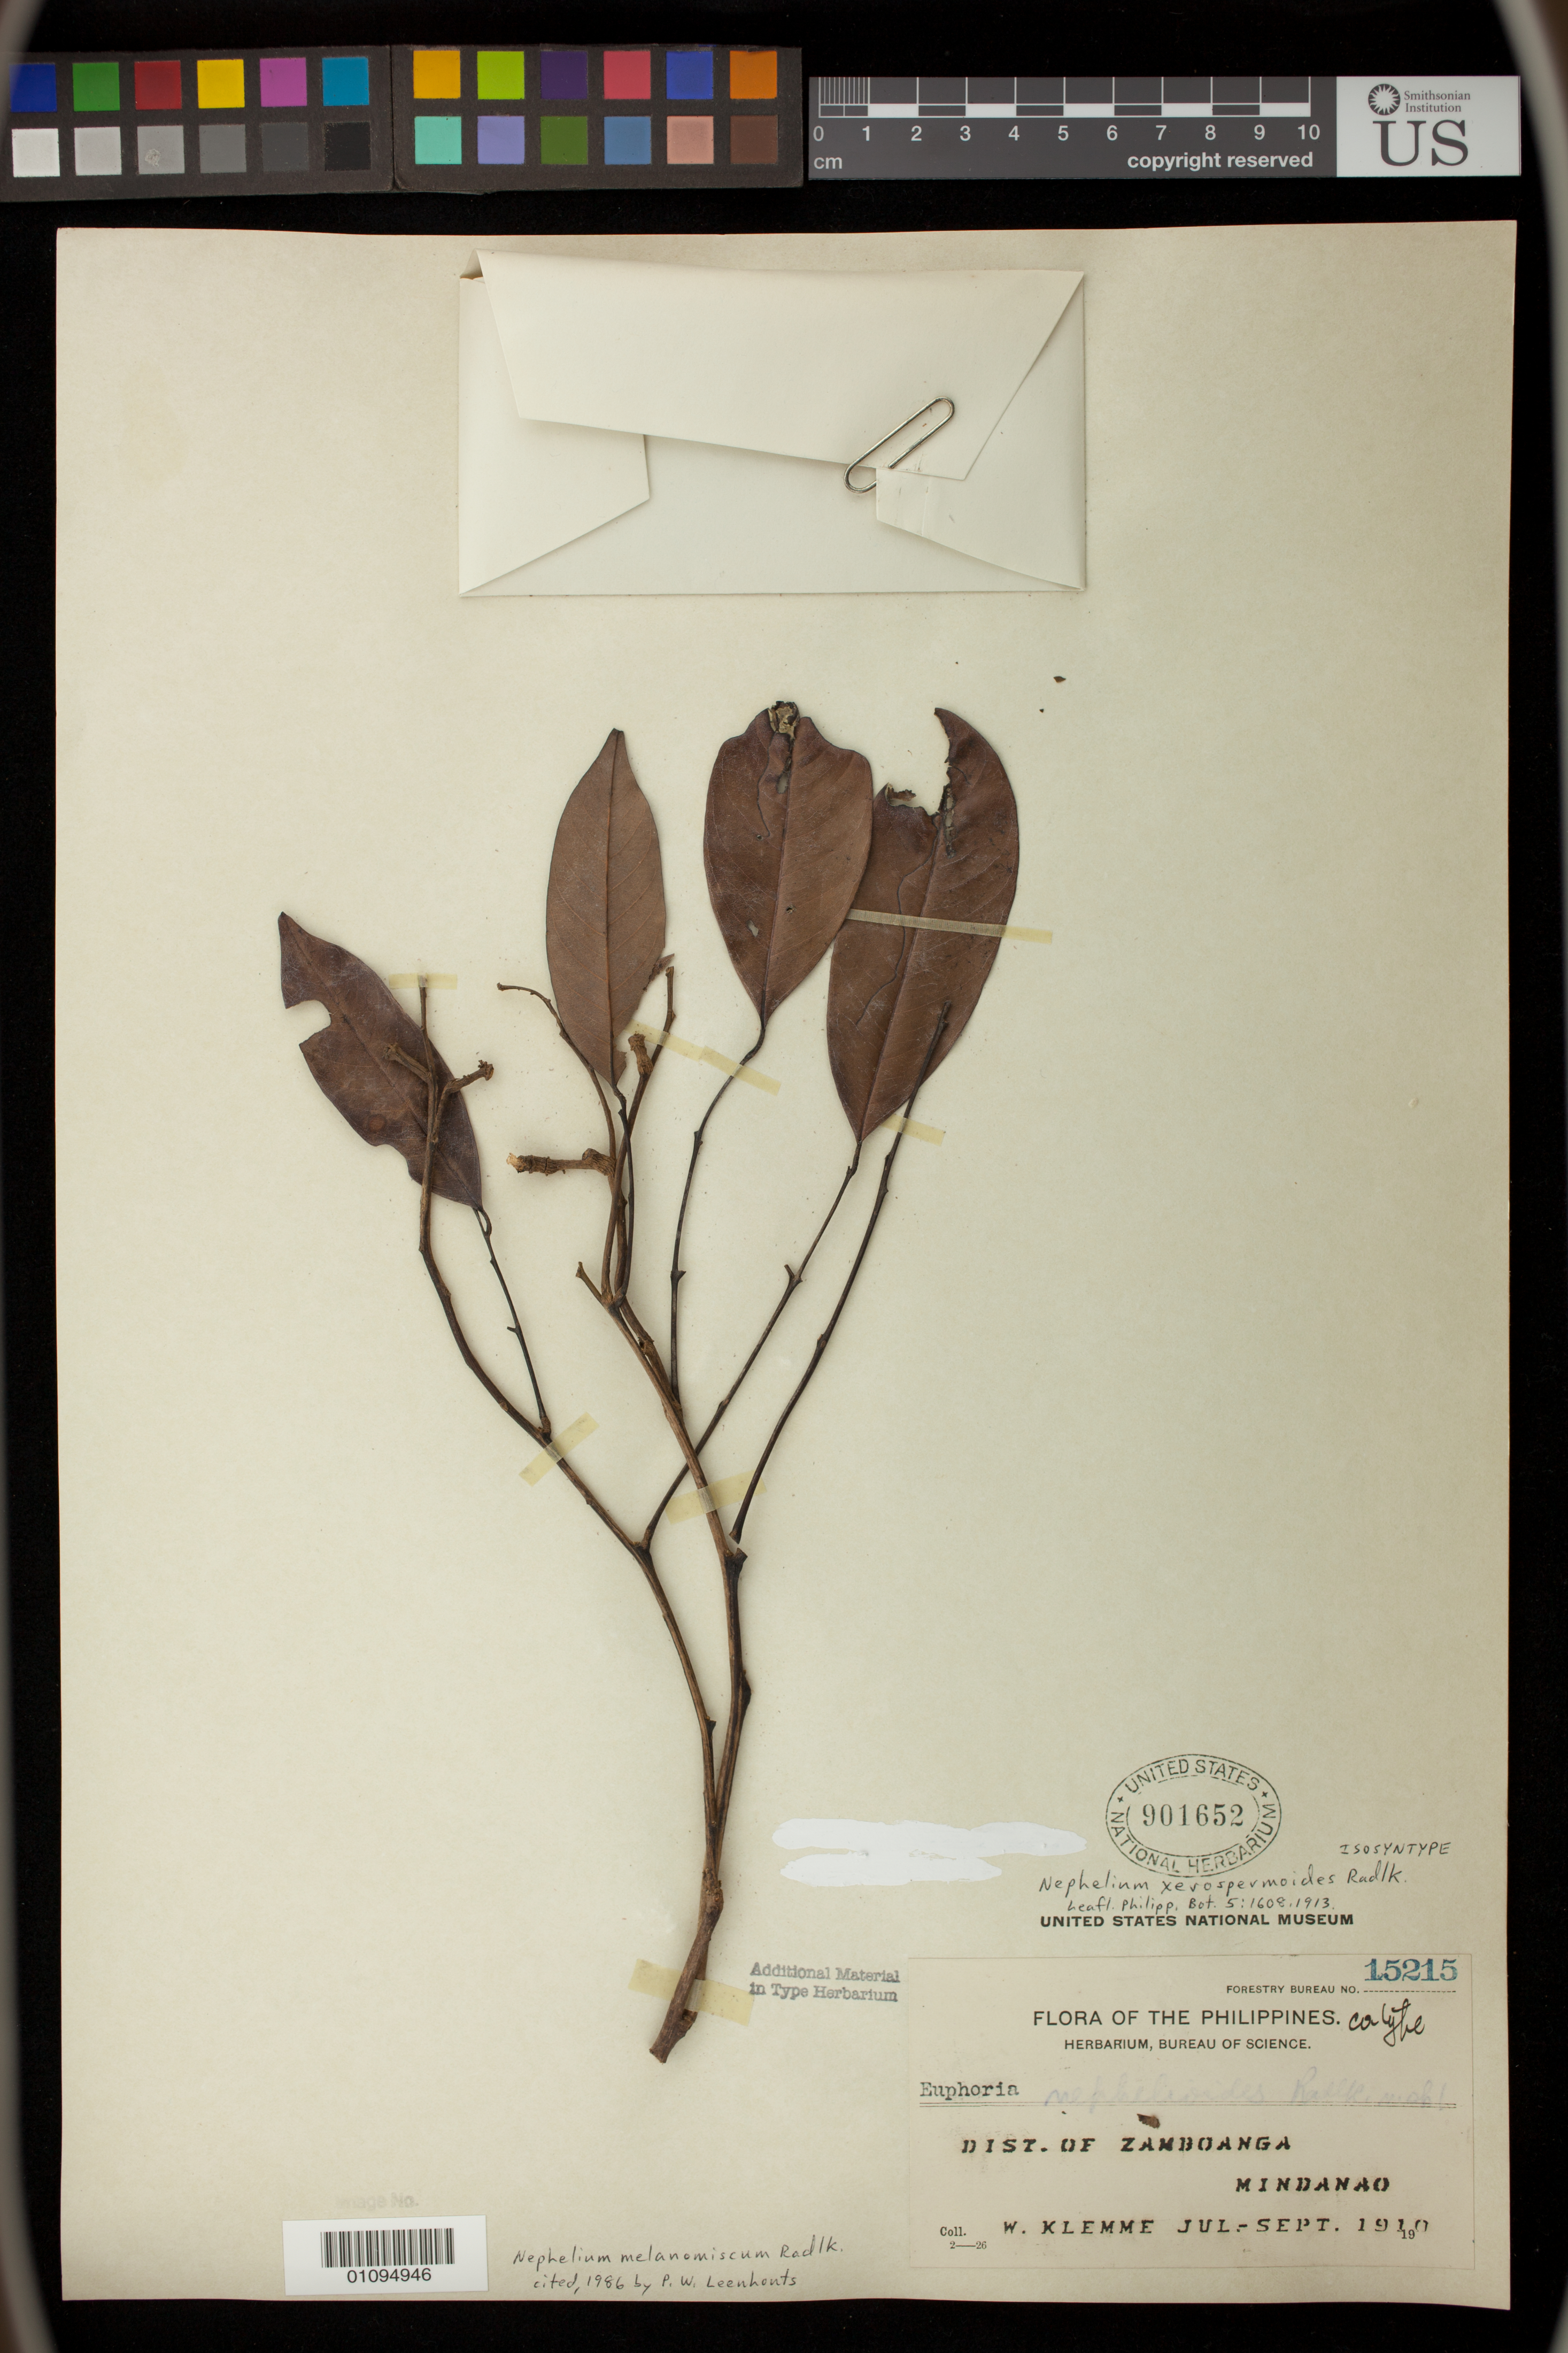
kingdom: Plantae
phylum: Tracheophyta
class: Magnoliopsida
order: Sapindales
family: Sapindaceae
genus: Nephelium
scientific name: Nephelium xerospermoides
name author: Radlk. in Elmer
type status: Isosyntype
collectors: W. Klemme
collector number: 15215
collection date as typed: Jul 1910 to -- Sep 1910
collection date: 1910-07/1910-09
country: Philippines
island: Mindanao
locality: Dist. Of Zamboanga, Mindanao.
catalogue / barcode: US 901652